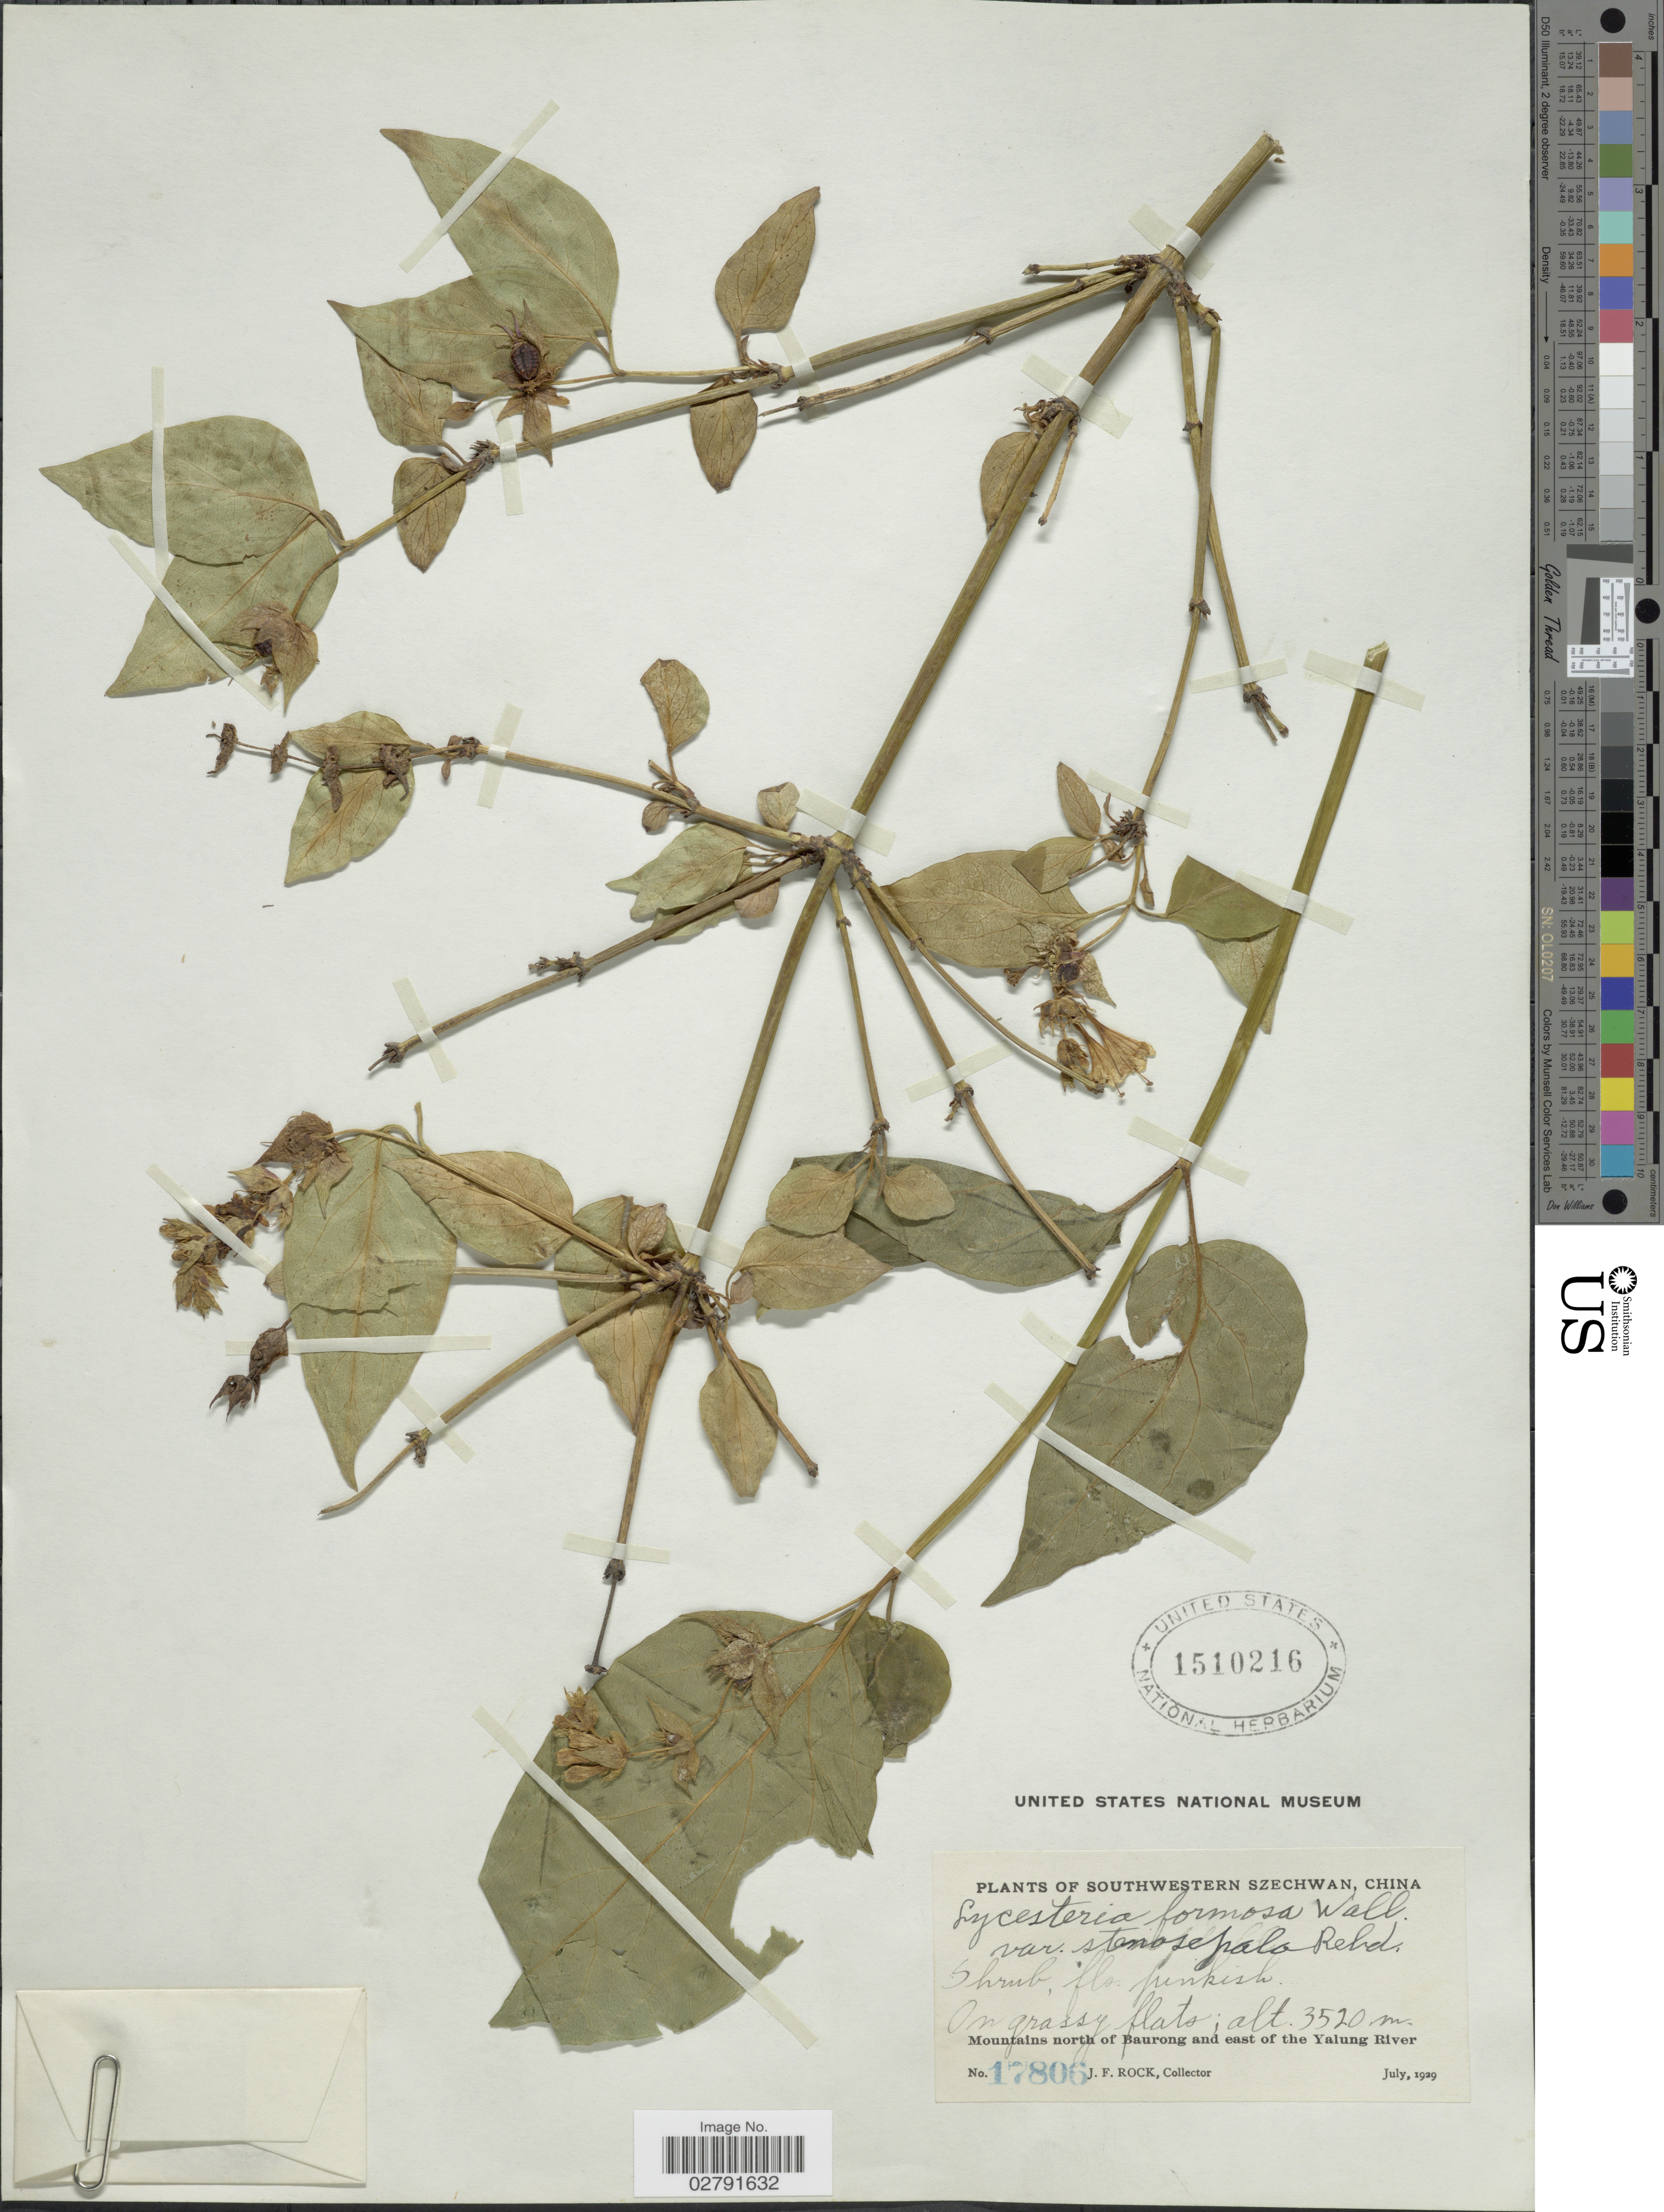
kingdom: Plantae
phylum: Tracheophyta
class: Magnoliopsida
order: Dipsacales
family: Caprifoliaceae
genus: Leycesteria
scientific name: Leycesteria formosa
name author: Wall.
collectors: J. Rock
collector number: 17806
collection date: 1929-07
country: China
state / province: Sichuan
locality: Southwestern Szechwan, Mountains north of Baurong and east of Yalung River.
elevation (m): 3520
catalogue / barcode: US 1510216